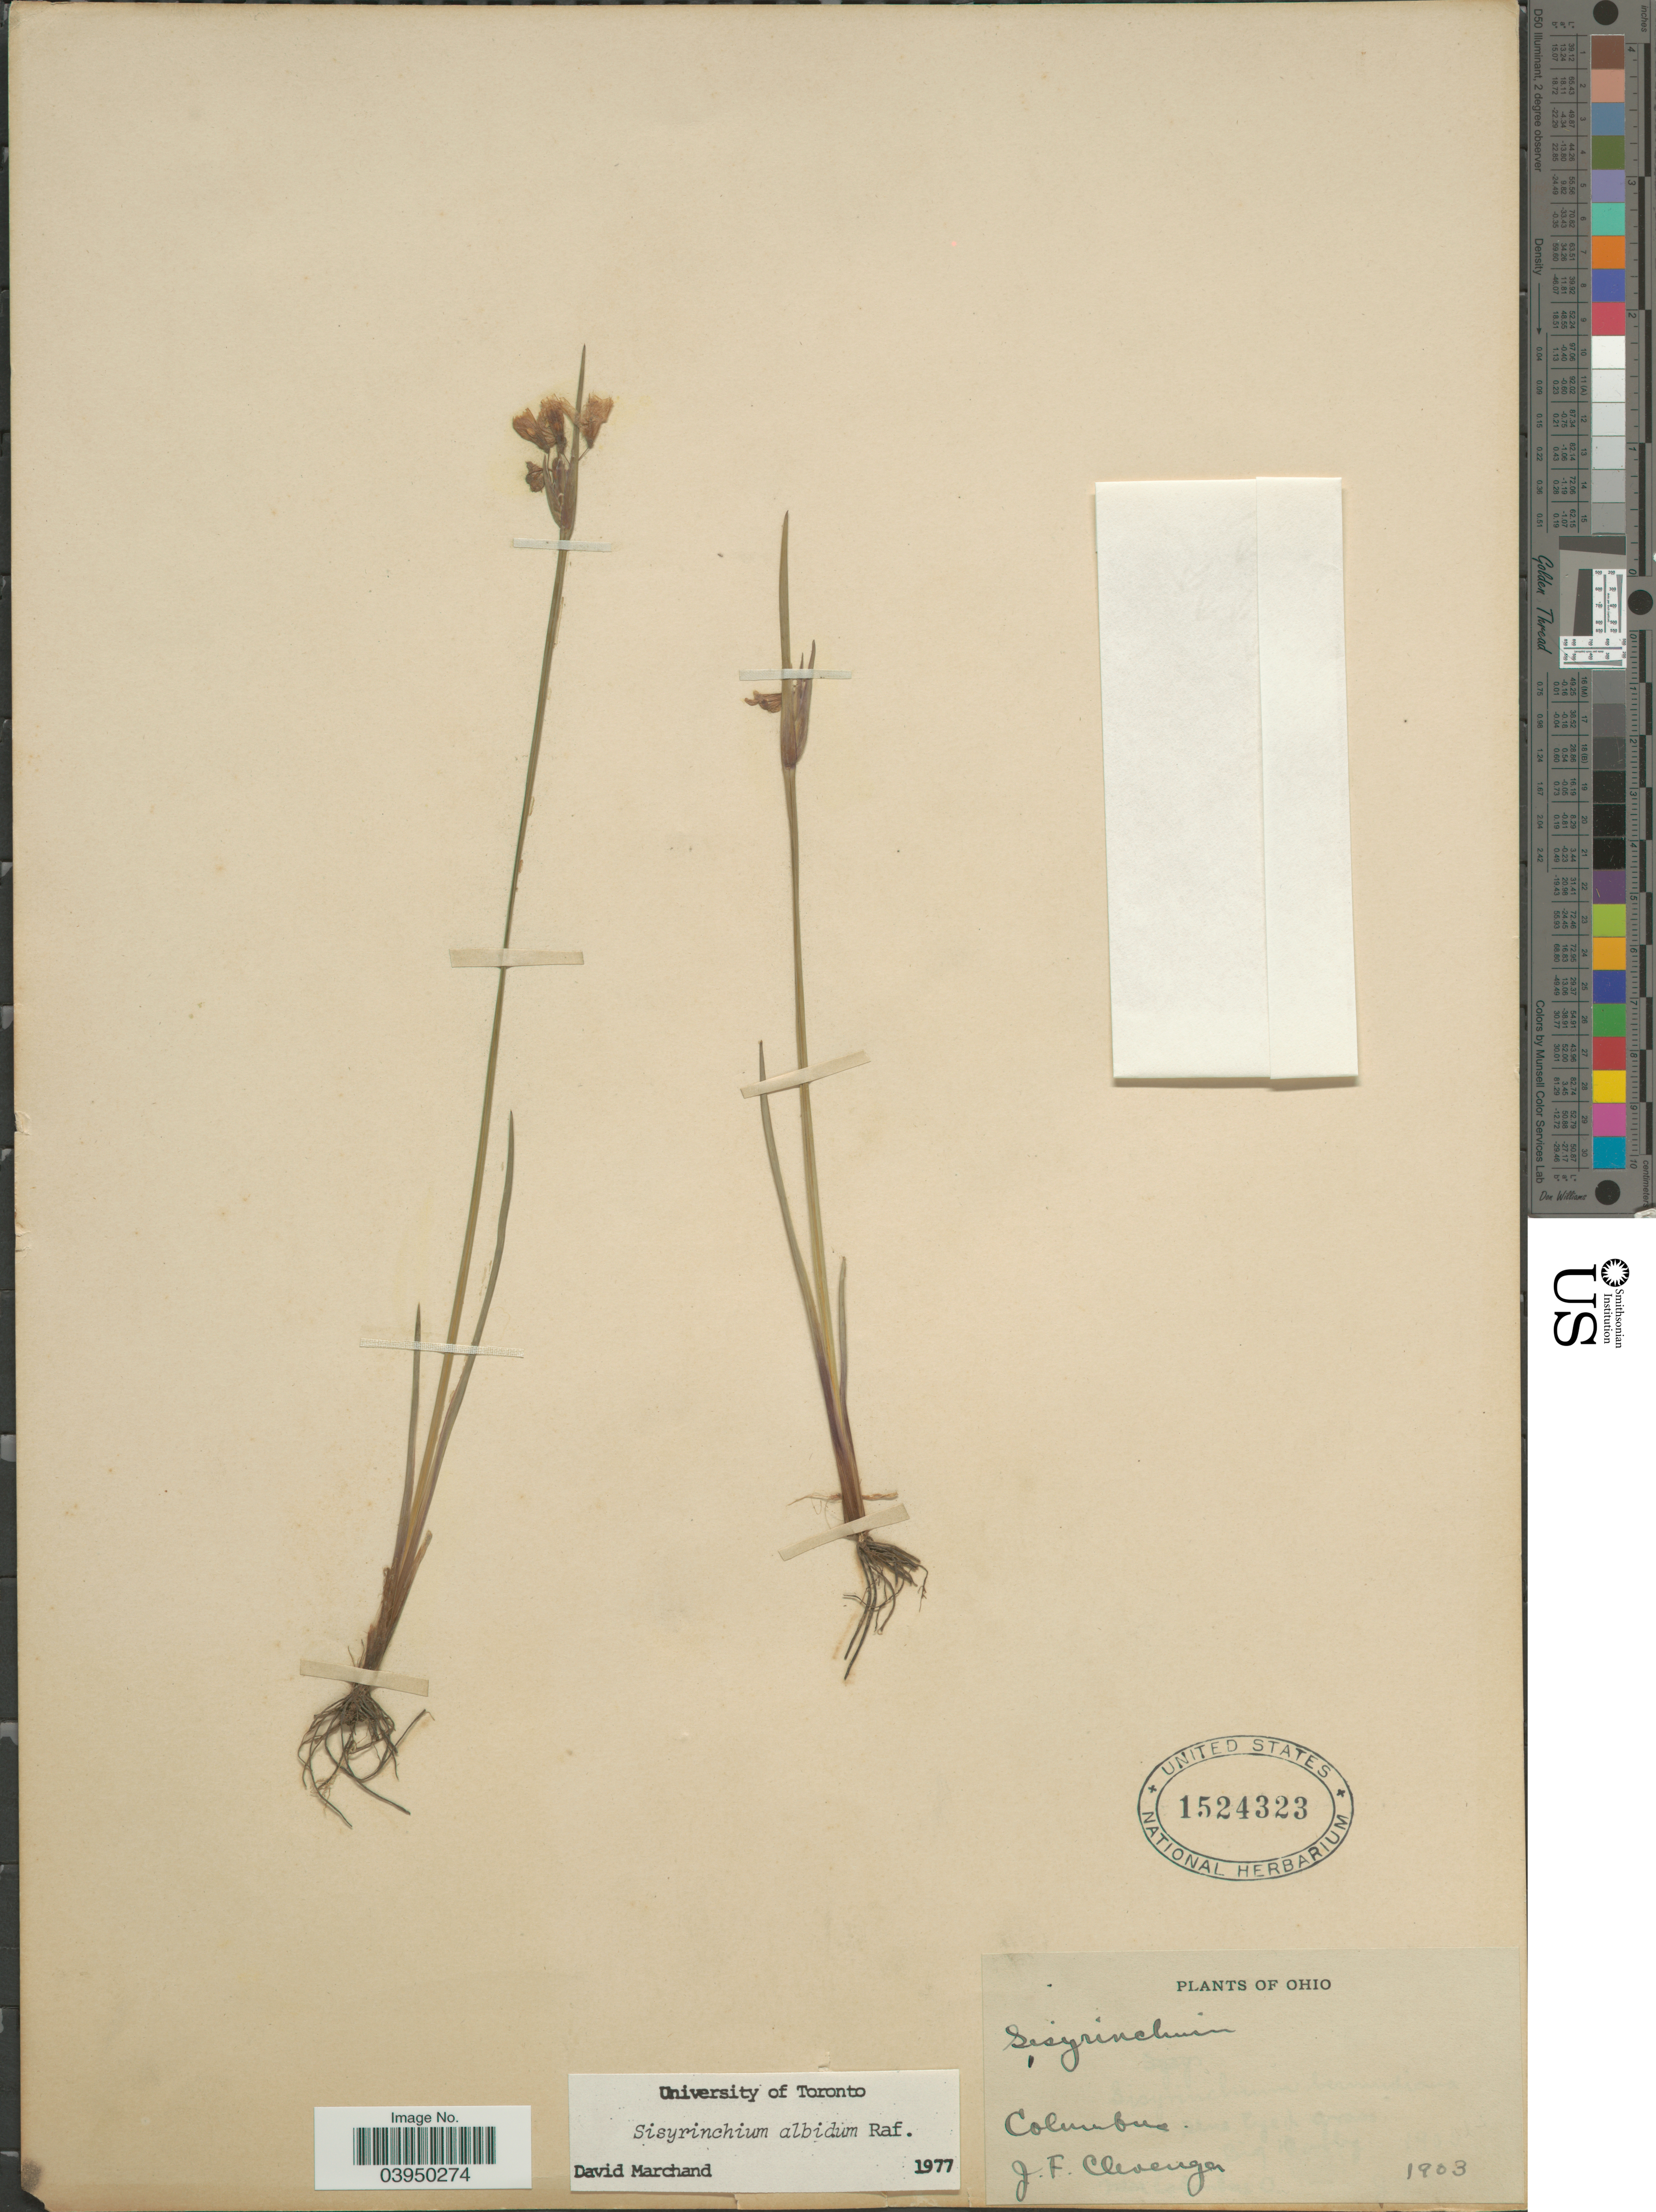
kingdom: Plantae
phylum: Tracheophyta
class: Liliopsida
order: Asparagales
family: Iridaceae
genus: Sisyrinchium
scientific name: Sisyrinchium albidum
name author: Raf.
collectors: J. F. Clevenger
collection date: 1903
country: United States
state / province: Ohio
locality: Columbus.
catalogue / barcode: US 1524323